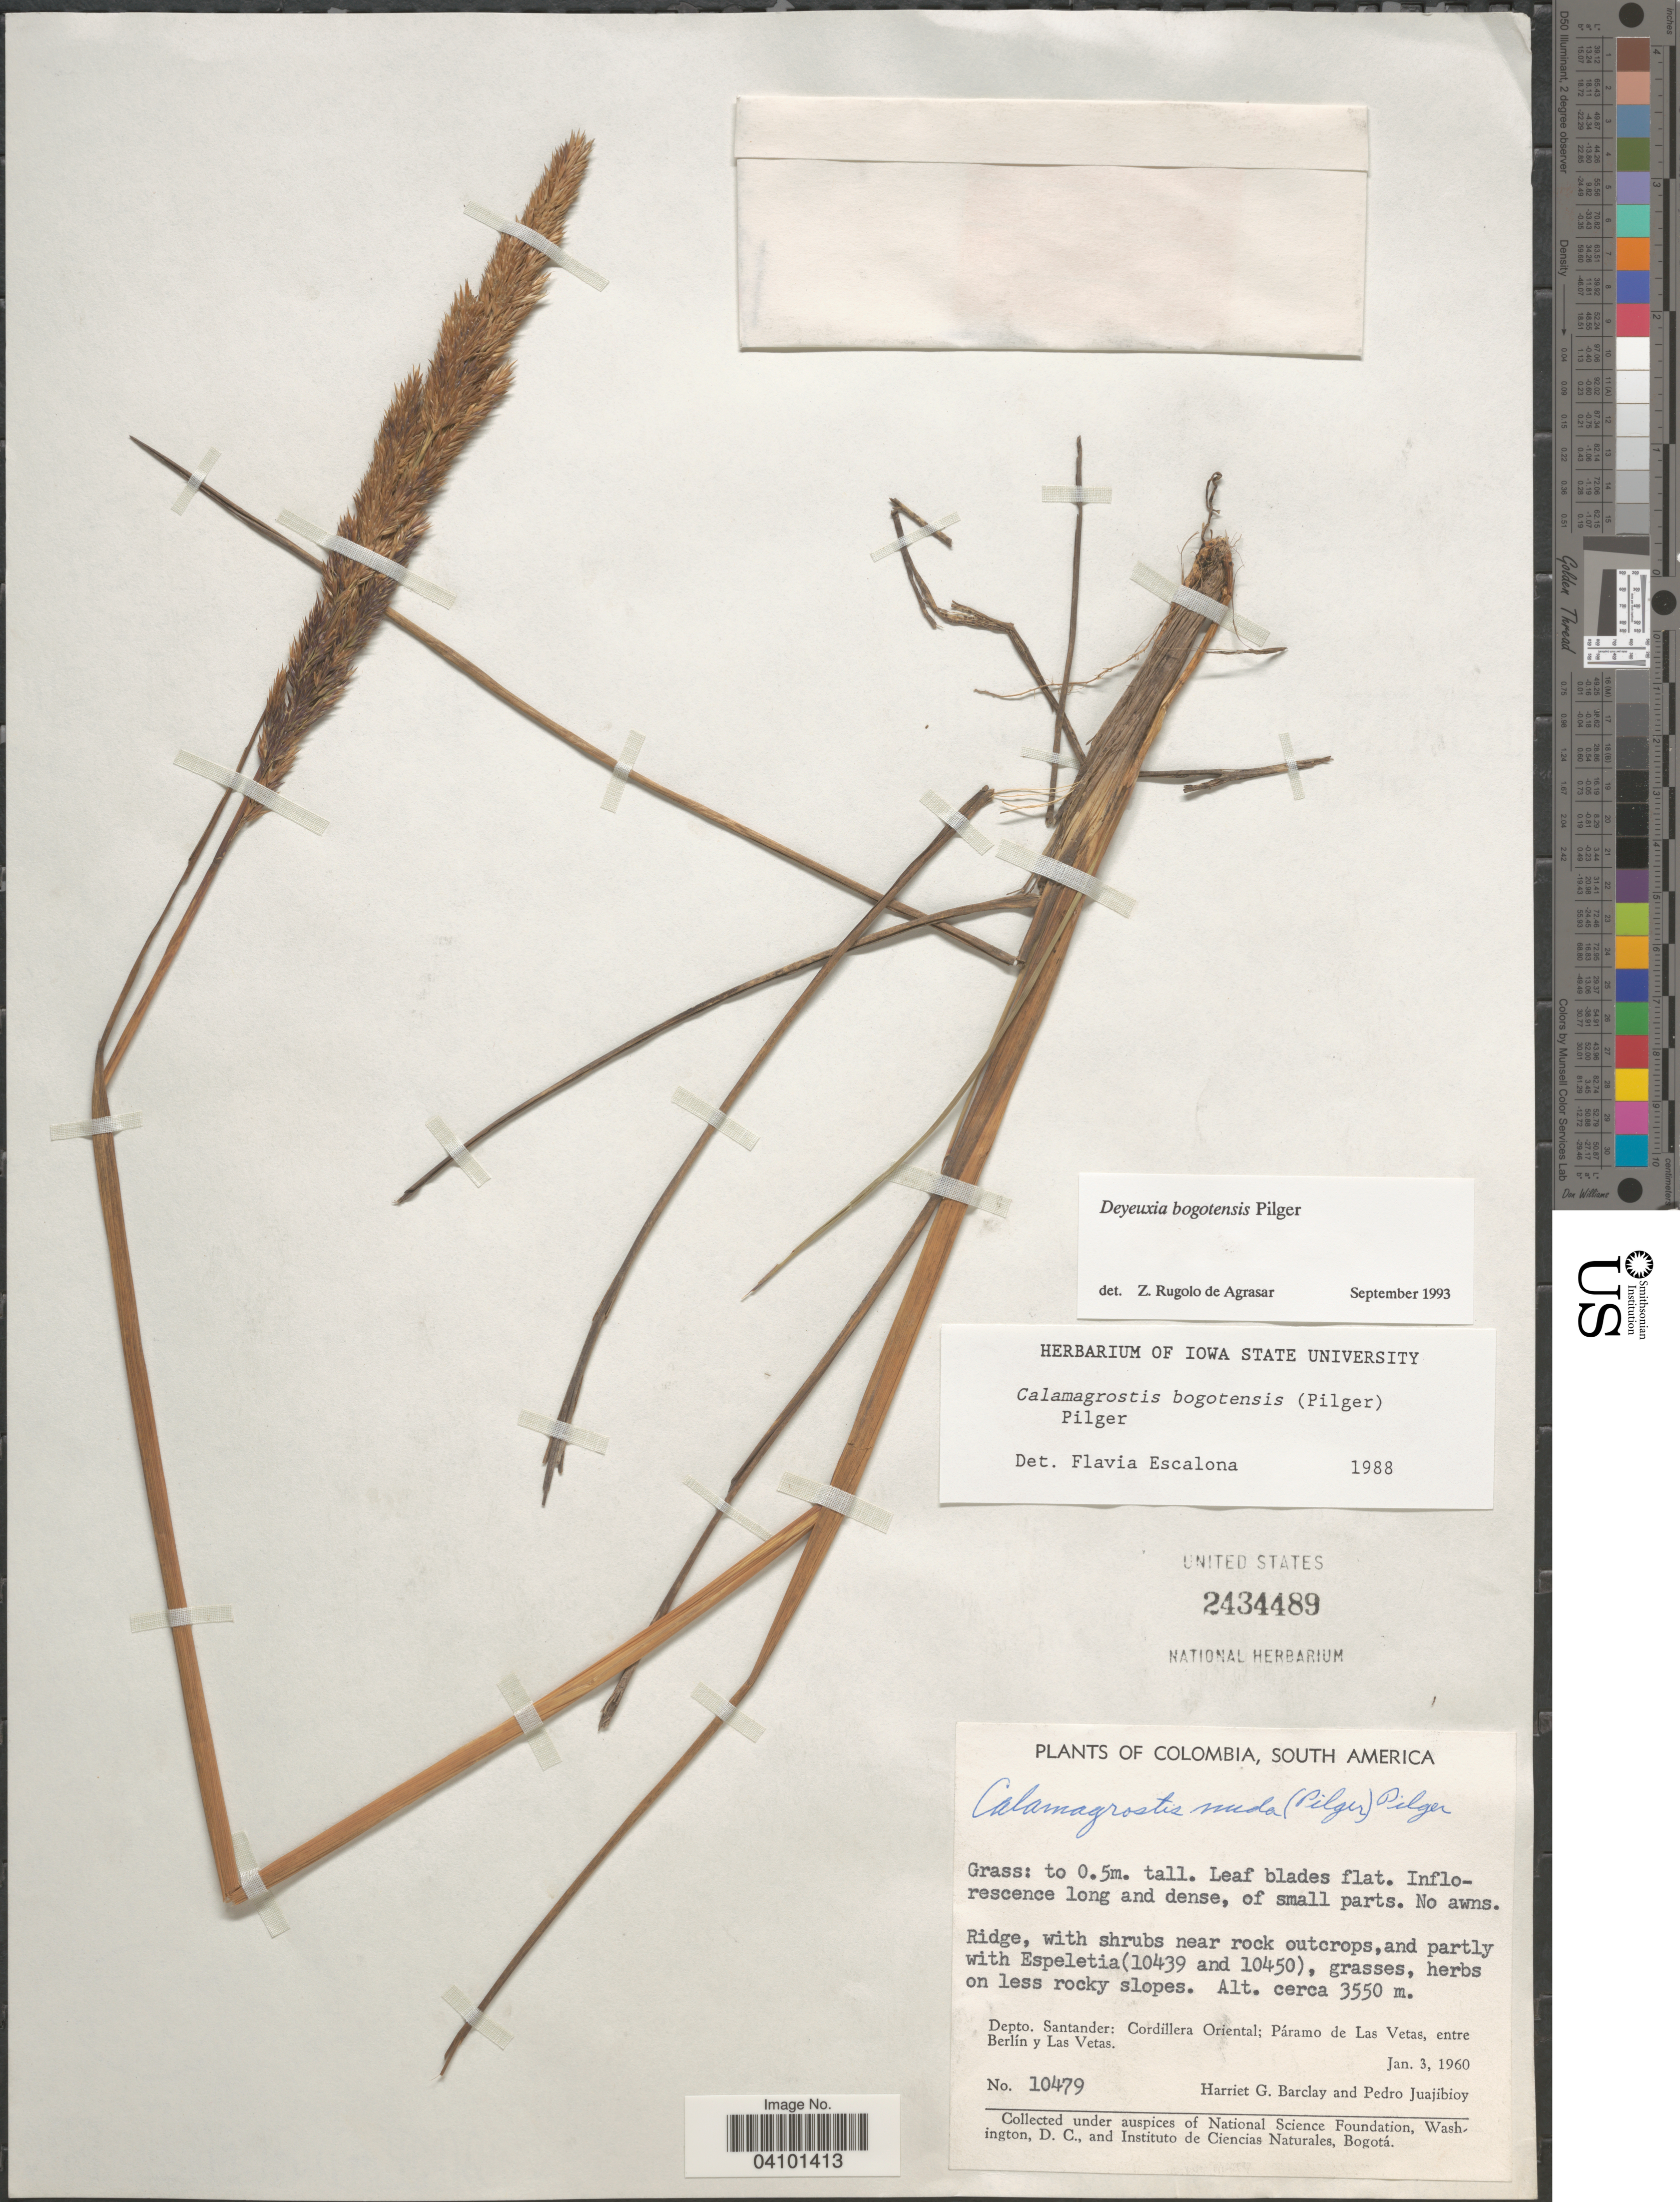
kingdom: Plantae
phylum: Tracheophyta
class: Liliopsida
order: Poales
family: Poaceae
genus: Calamagrostis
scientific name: Calamagrostis bogotensis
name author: (Pilg.) Pilg.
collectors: H. G. Barclay & P. Juajibioy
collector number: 10479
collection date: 1960-01-03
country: Colombia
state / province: Santander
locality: Near rock outcrops. Depto. Santander: Cordillera Oriental; Páramo de Las Vetas, entre Berlín y Las Vetas.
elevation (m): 3550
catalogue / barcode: US 2434489